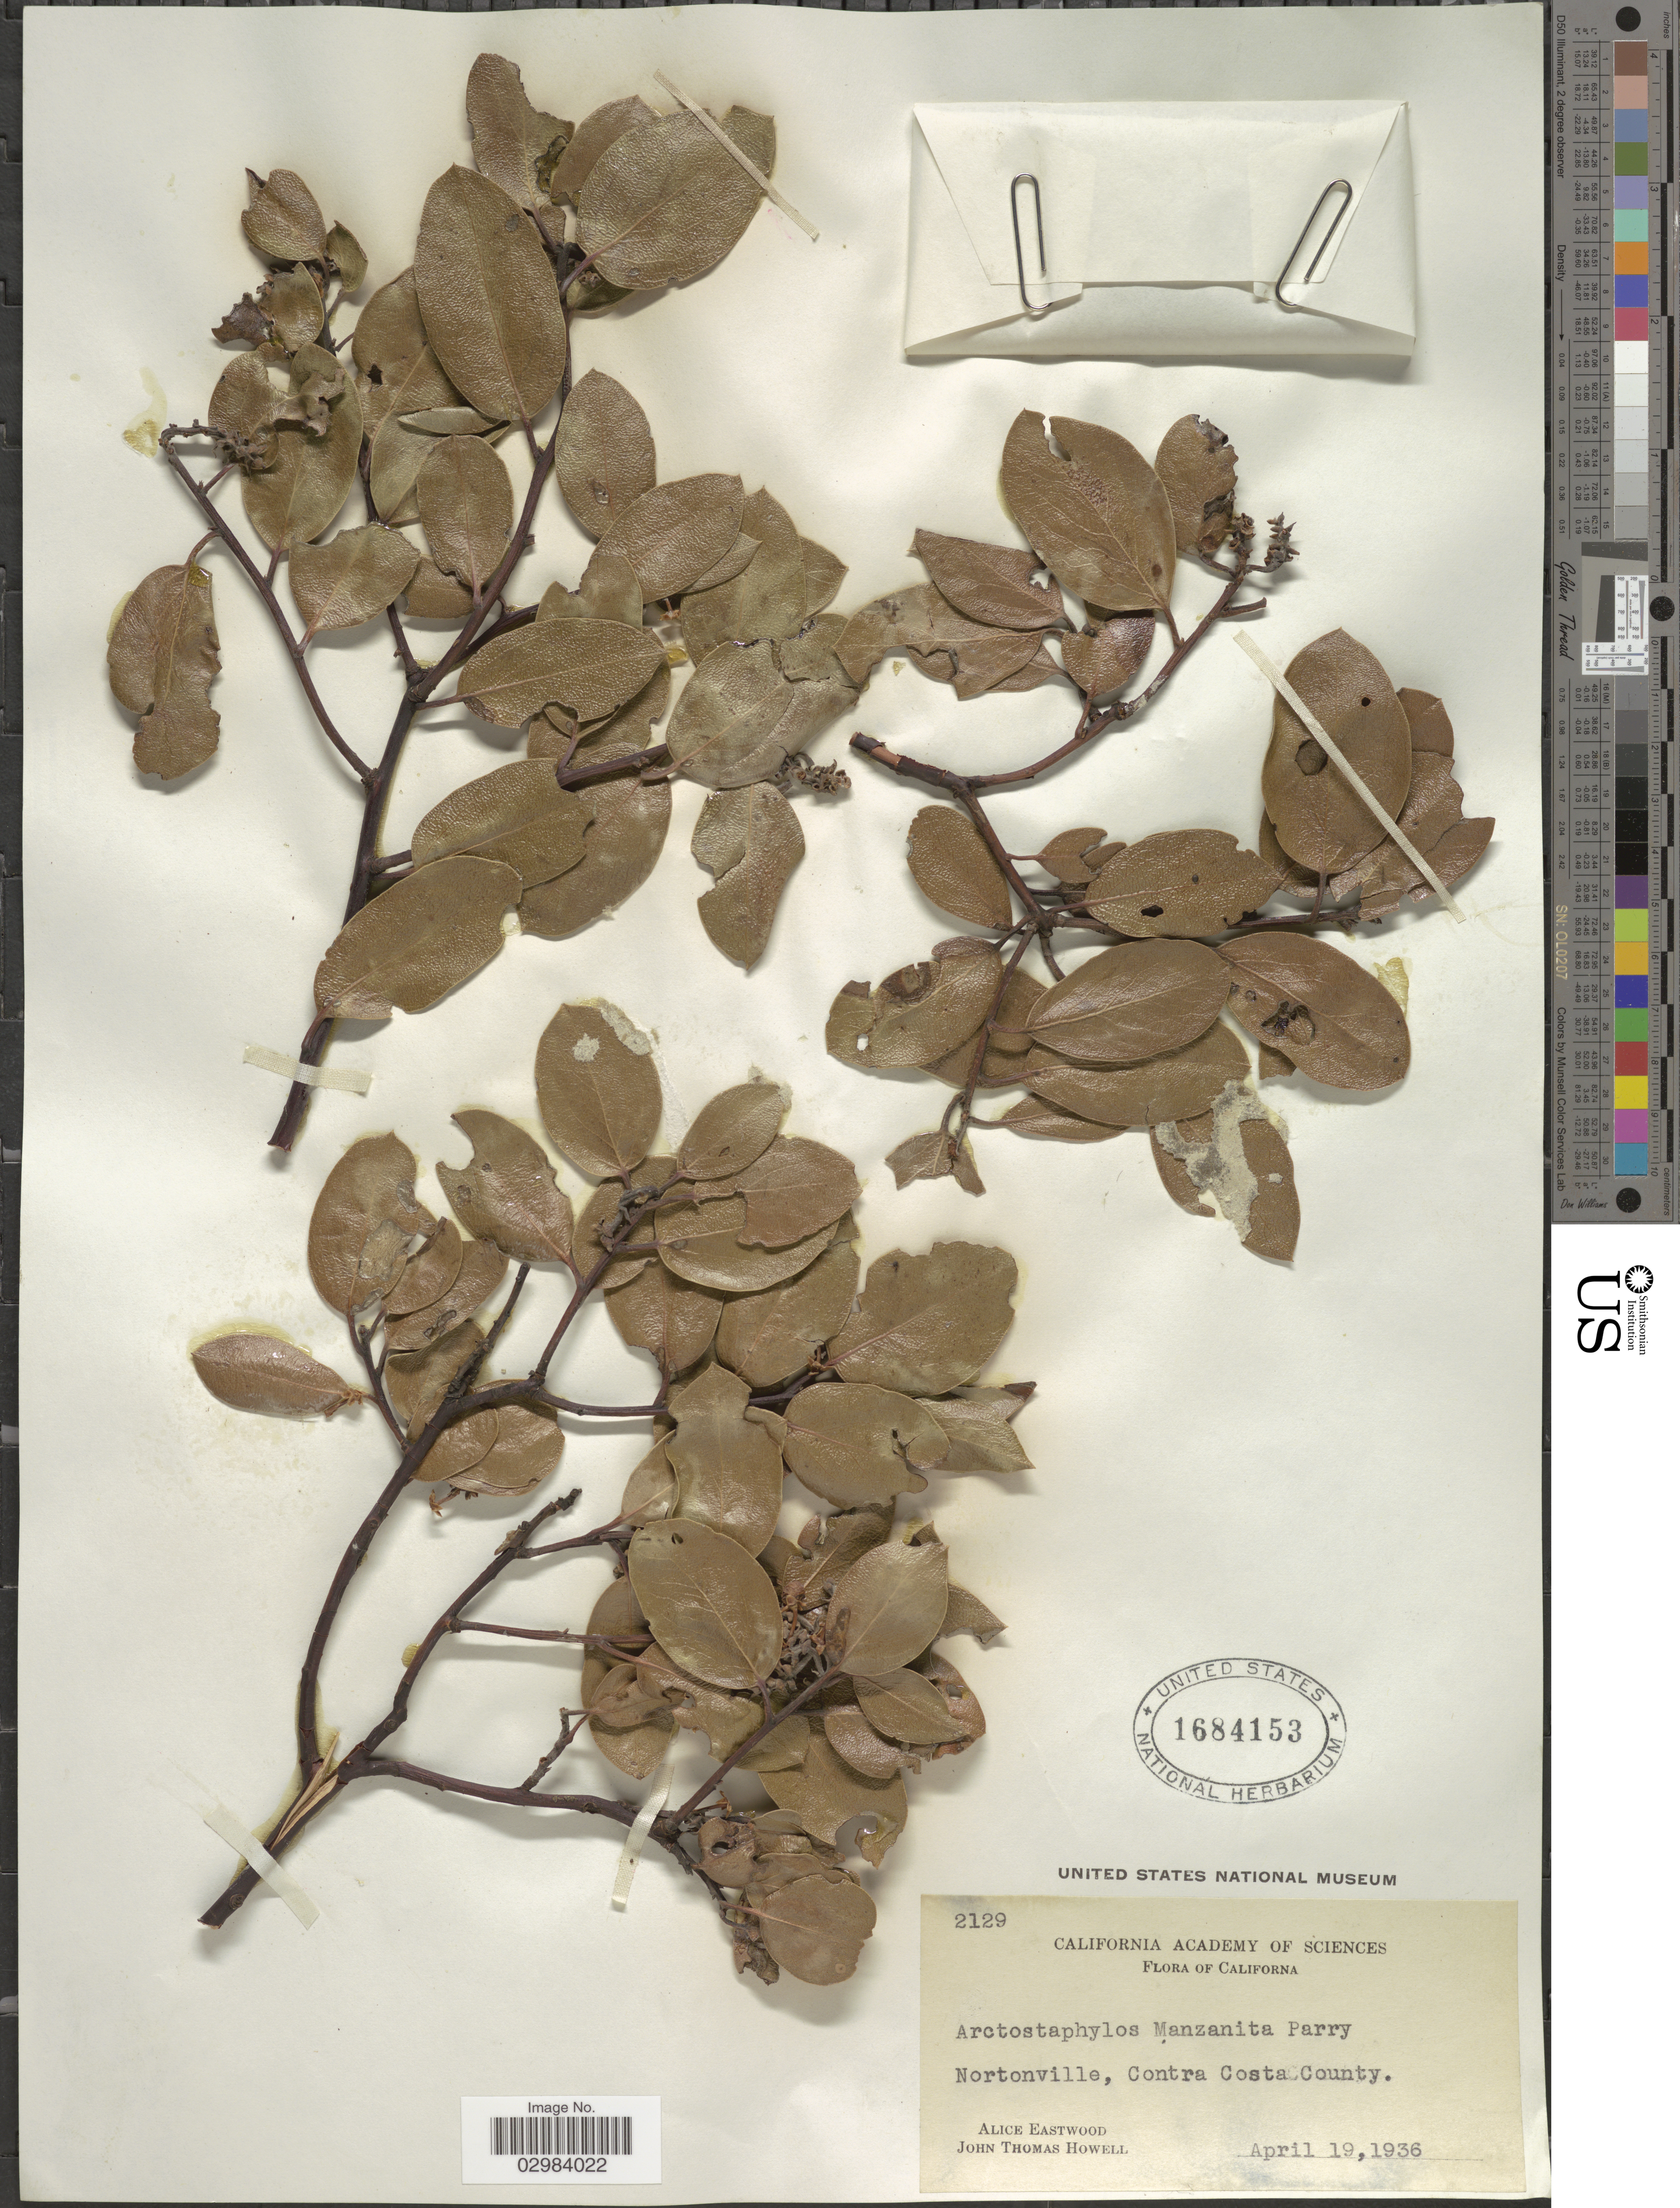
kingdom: Plantae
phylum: Tracheophyta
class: Magnoliopsida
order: Ericales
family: Ericaceae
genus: Arctostaphylos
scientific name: Arctostaphylos manzanita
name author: Parry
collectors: A. Eastwood & J. T. Howell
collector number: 2129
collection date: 1936-04-19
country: United States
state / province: California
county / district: Contra Costa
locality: Nortonville, Contra Costa County.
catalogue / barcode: US 1684153